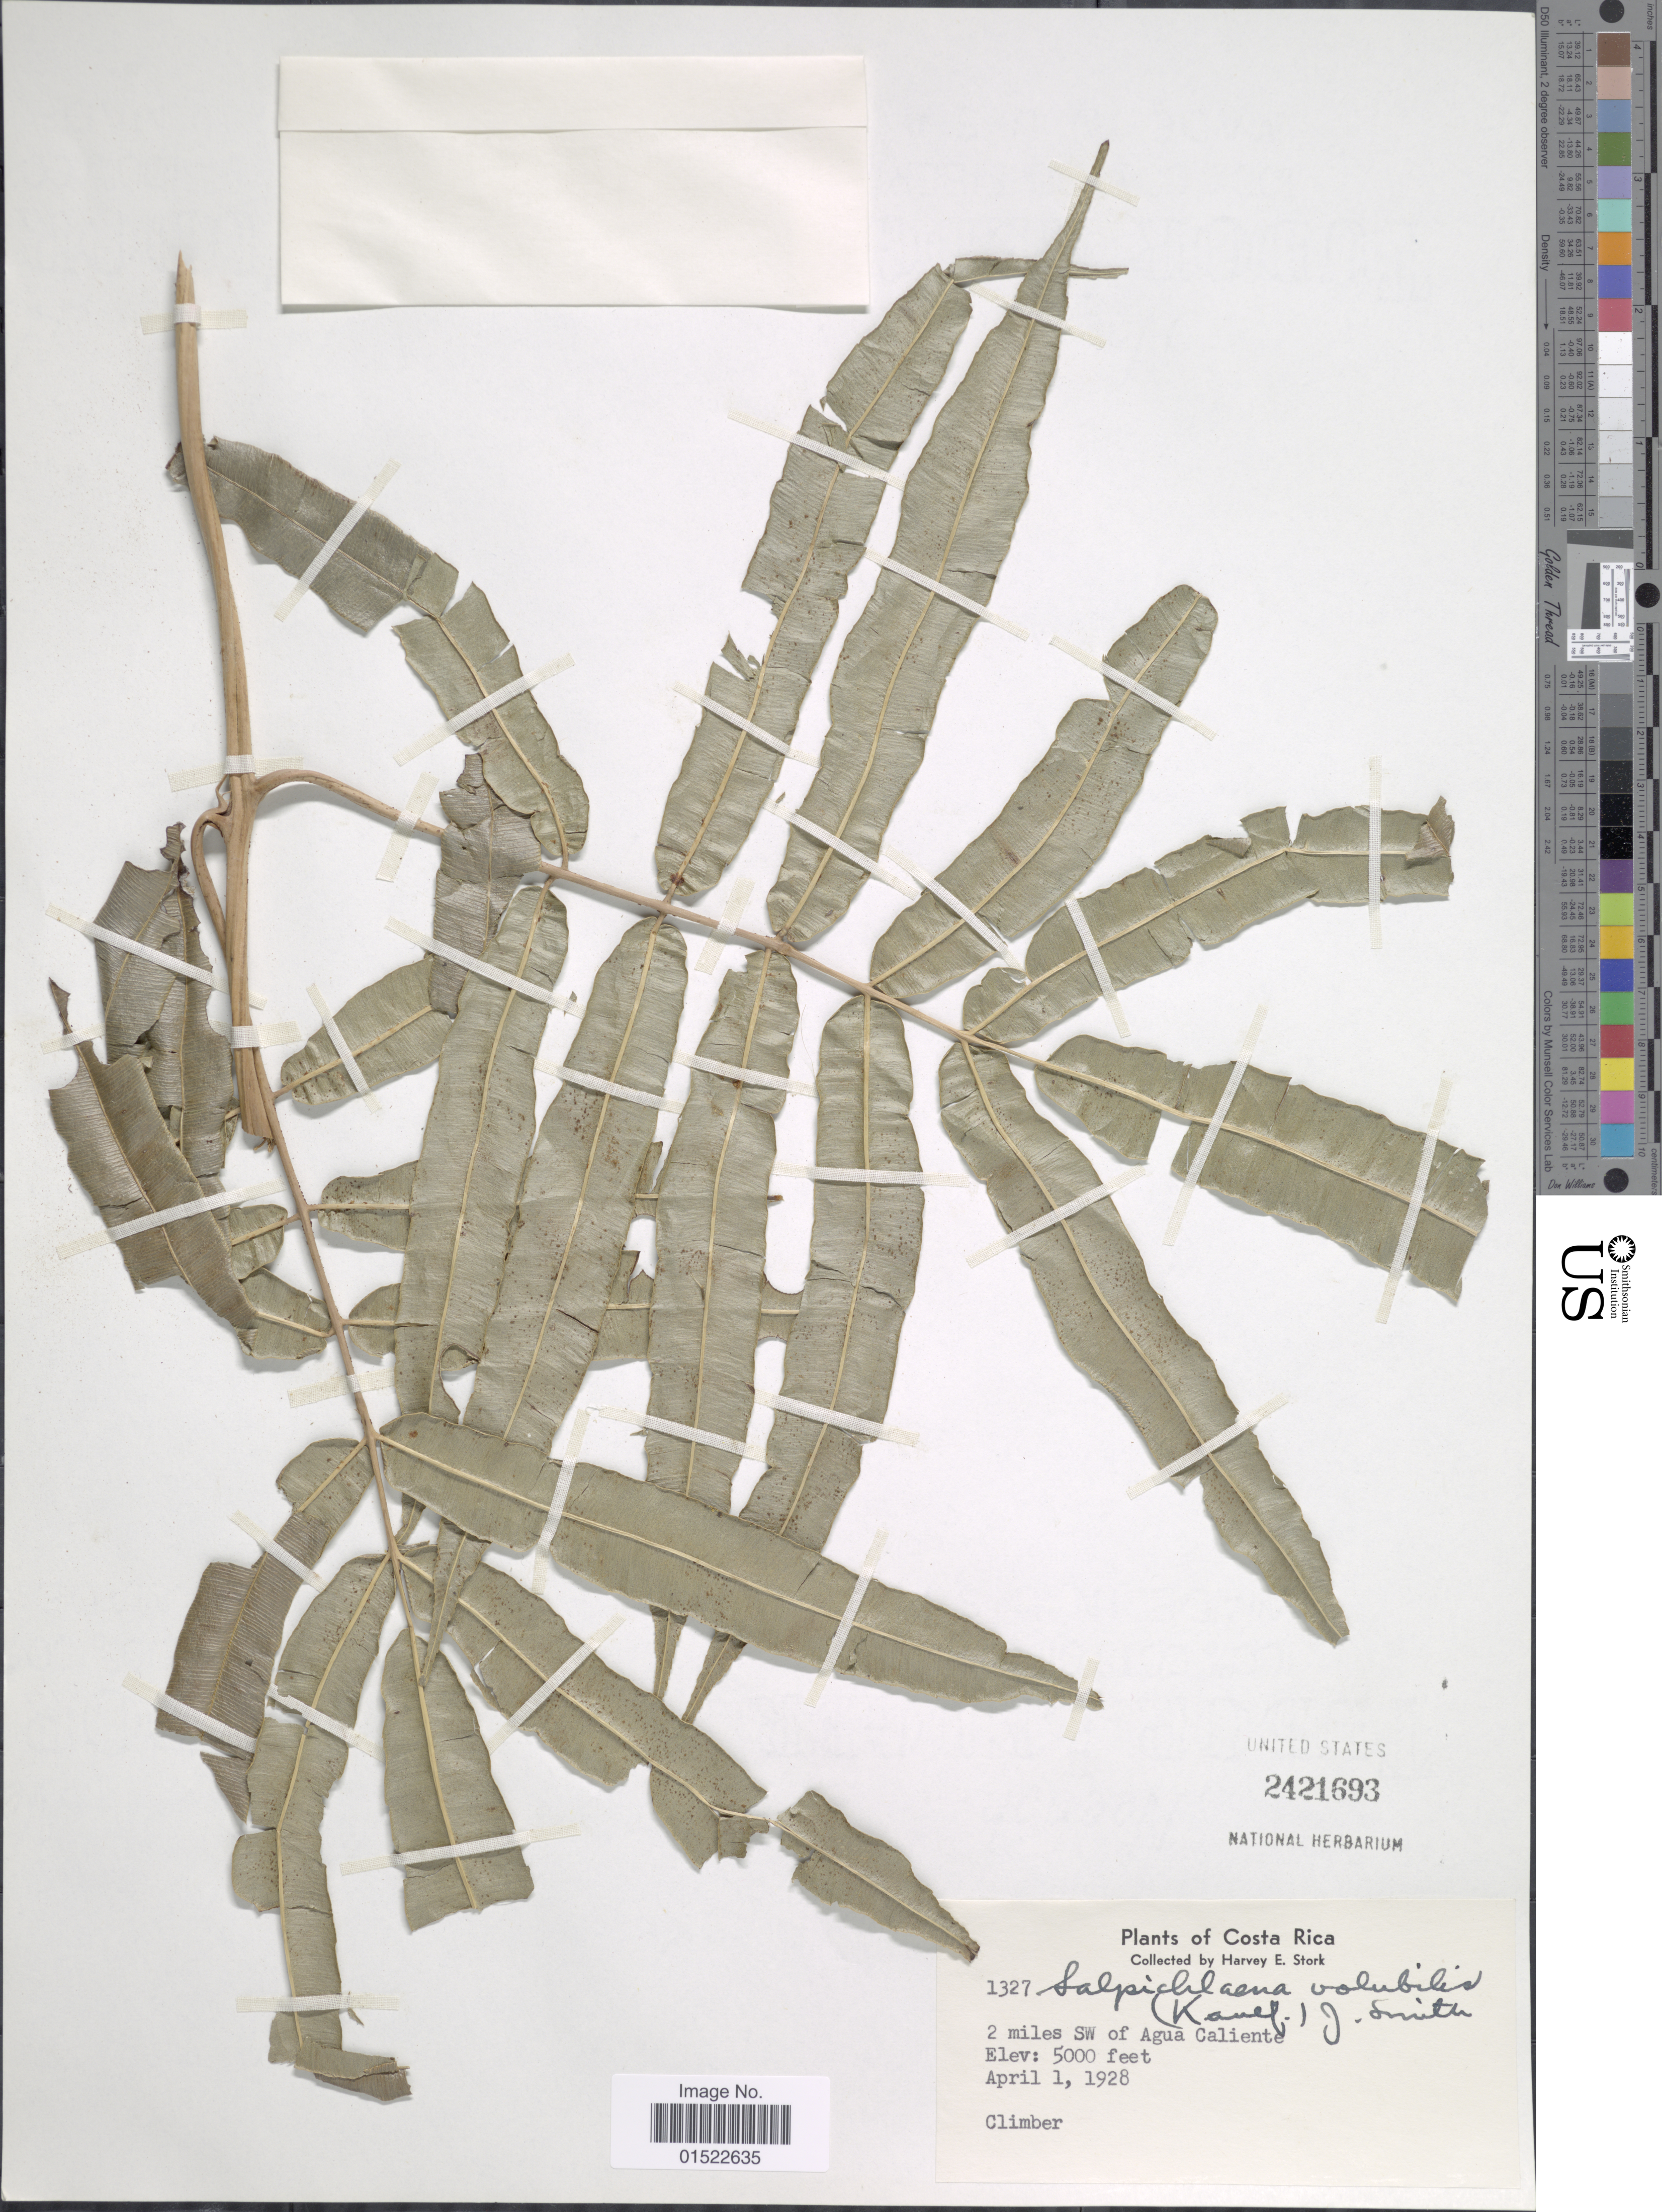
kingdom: Plantae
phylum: Tracheophyta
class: Polypodiopsida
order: Polypodiales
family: Blechnaceae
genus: Salpichlaena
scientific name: Salpichlaena volubilis subsp. volubilis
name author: (Kaulf.) J. Sm.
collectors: H. E. Stork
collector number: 1327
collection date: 1928-04-01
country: Costa Rica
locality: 2 miles SW of Agua Caliente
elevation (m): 1524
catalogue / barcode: US 2421693